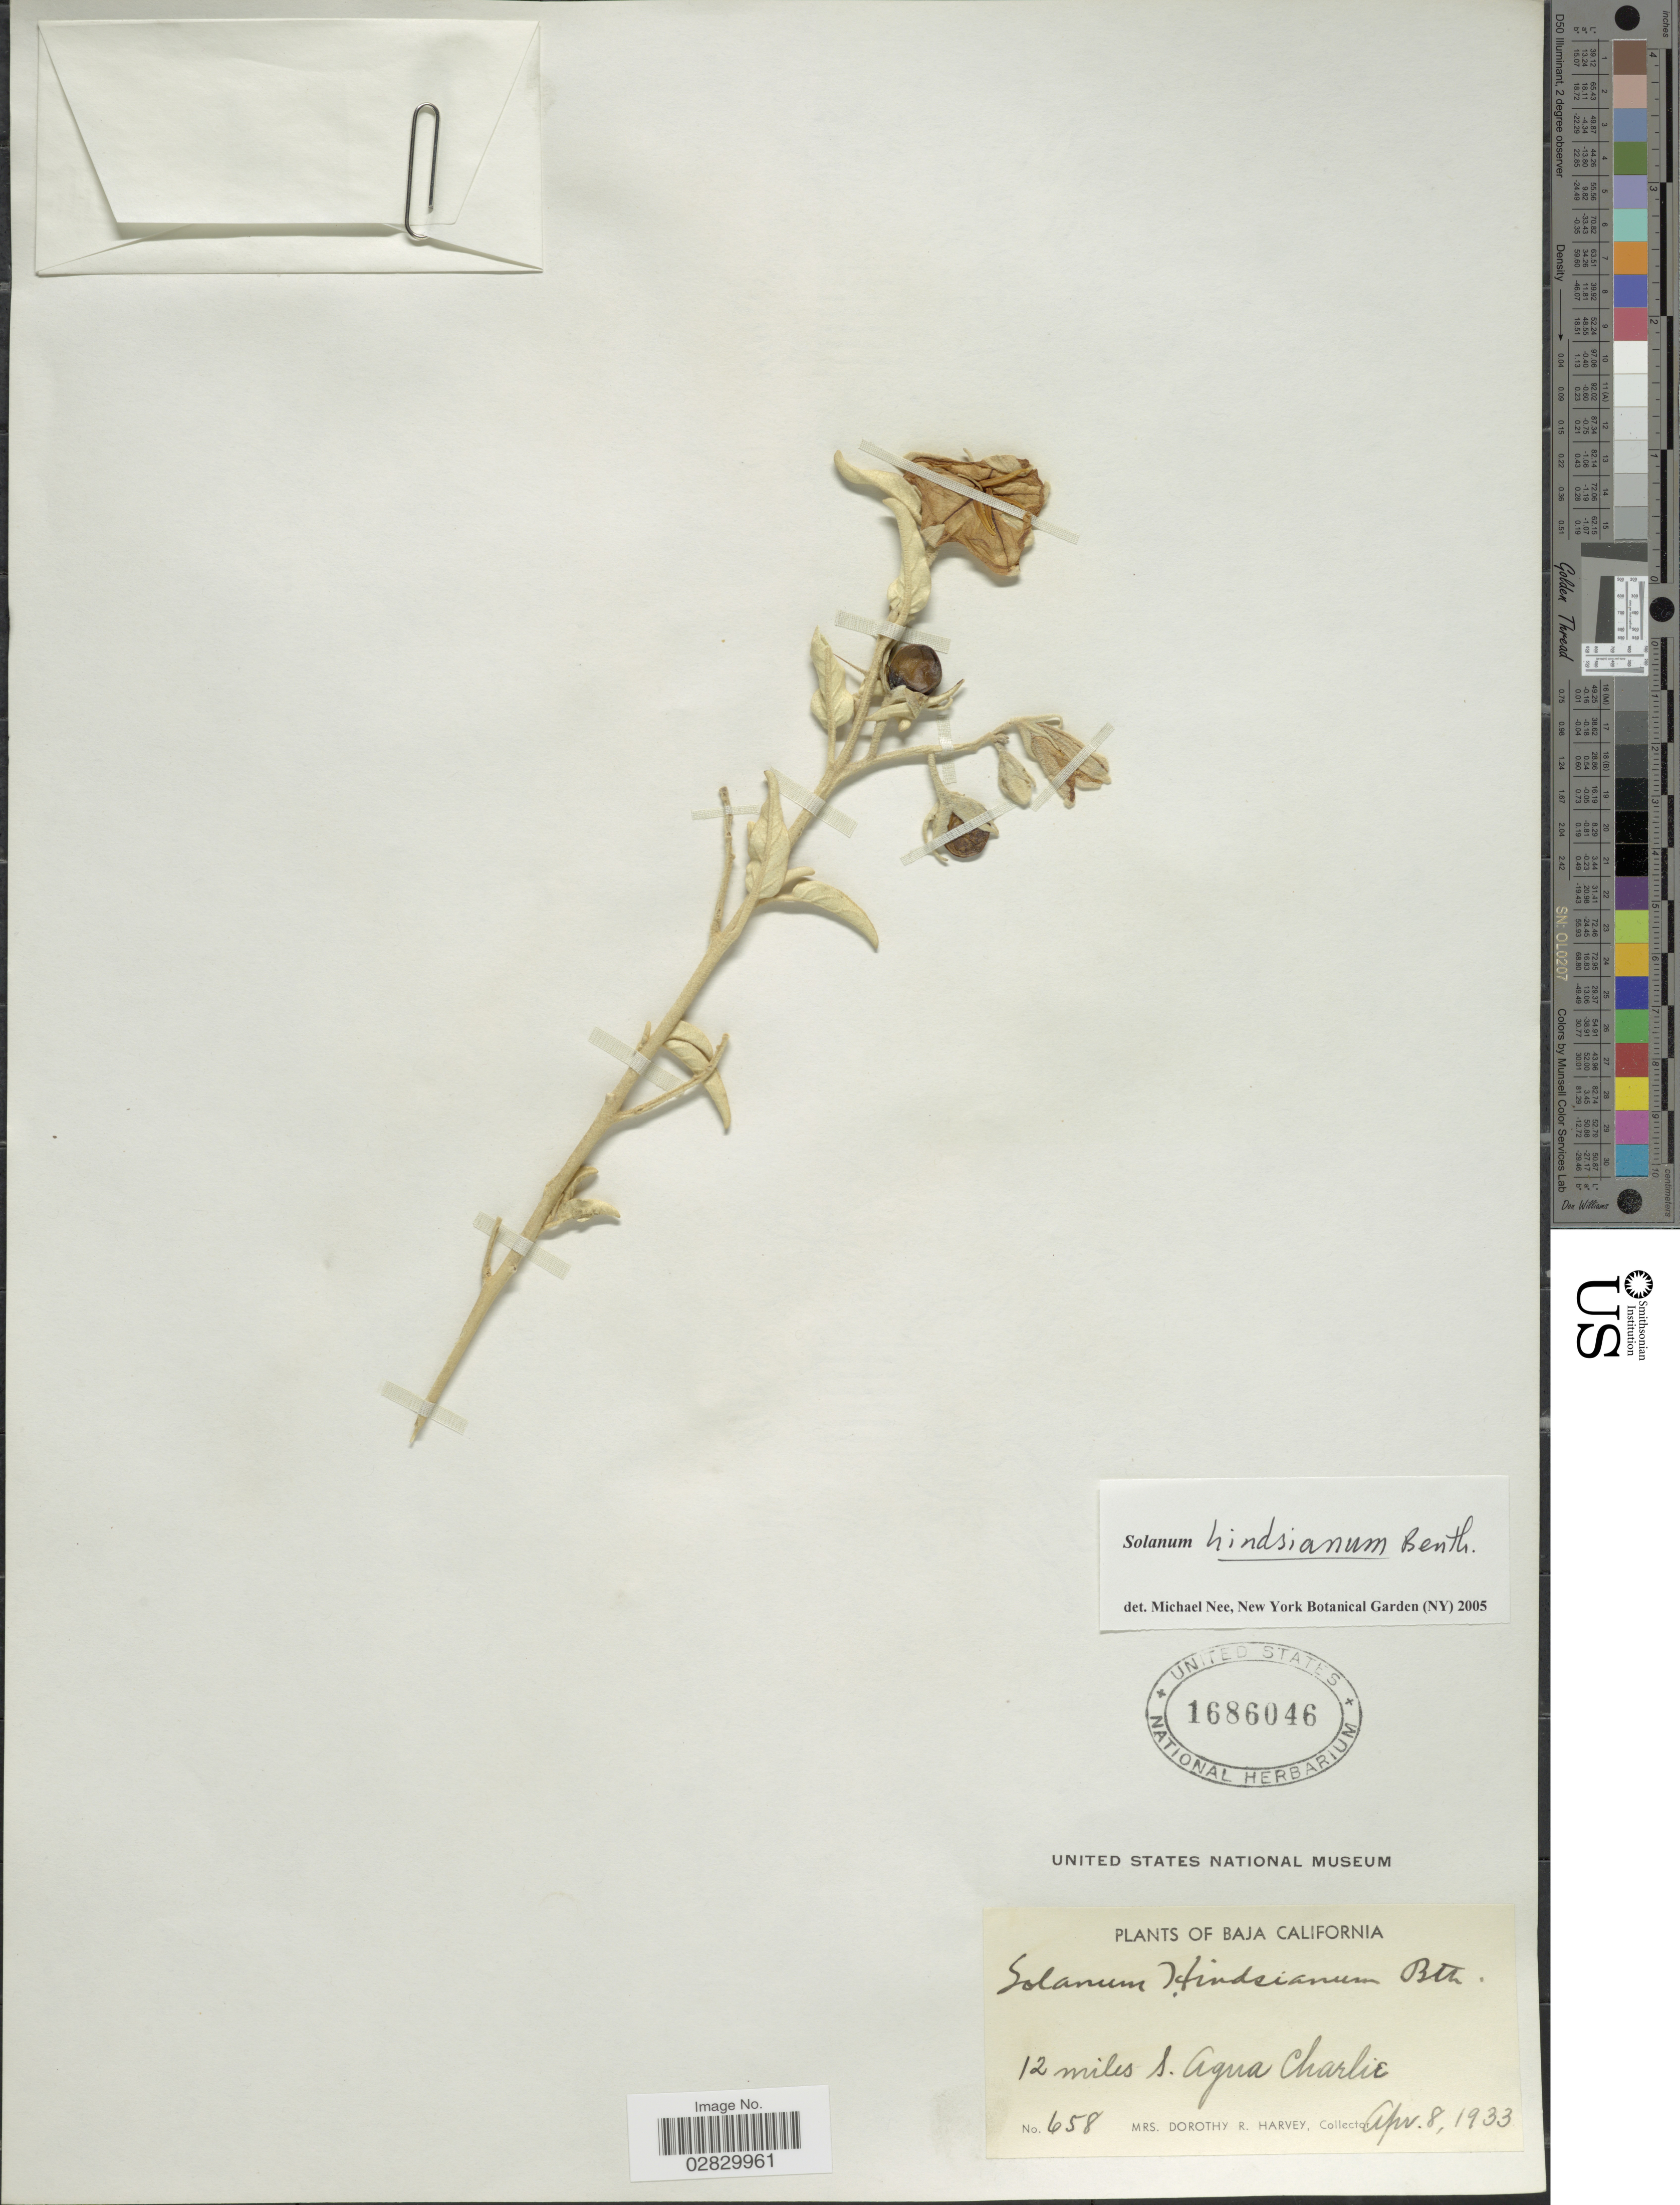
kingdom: Plantae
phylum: Tracheophyta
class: Magnoliopsida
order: Solanales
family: Solanaceae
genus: Solanum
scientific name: Solanum hindsianum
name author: Benth.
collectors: Harvey, Mrs. D. R.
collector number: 658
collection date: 1933-04-08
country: Mexico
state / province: Baja California Norte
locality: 12 miles S. Agua Charlie.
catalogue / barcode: US 1686046